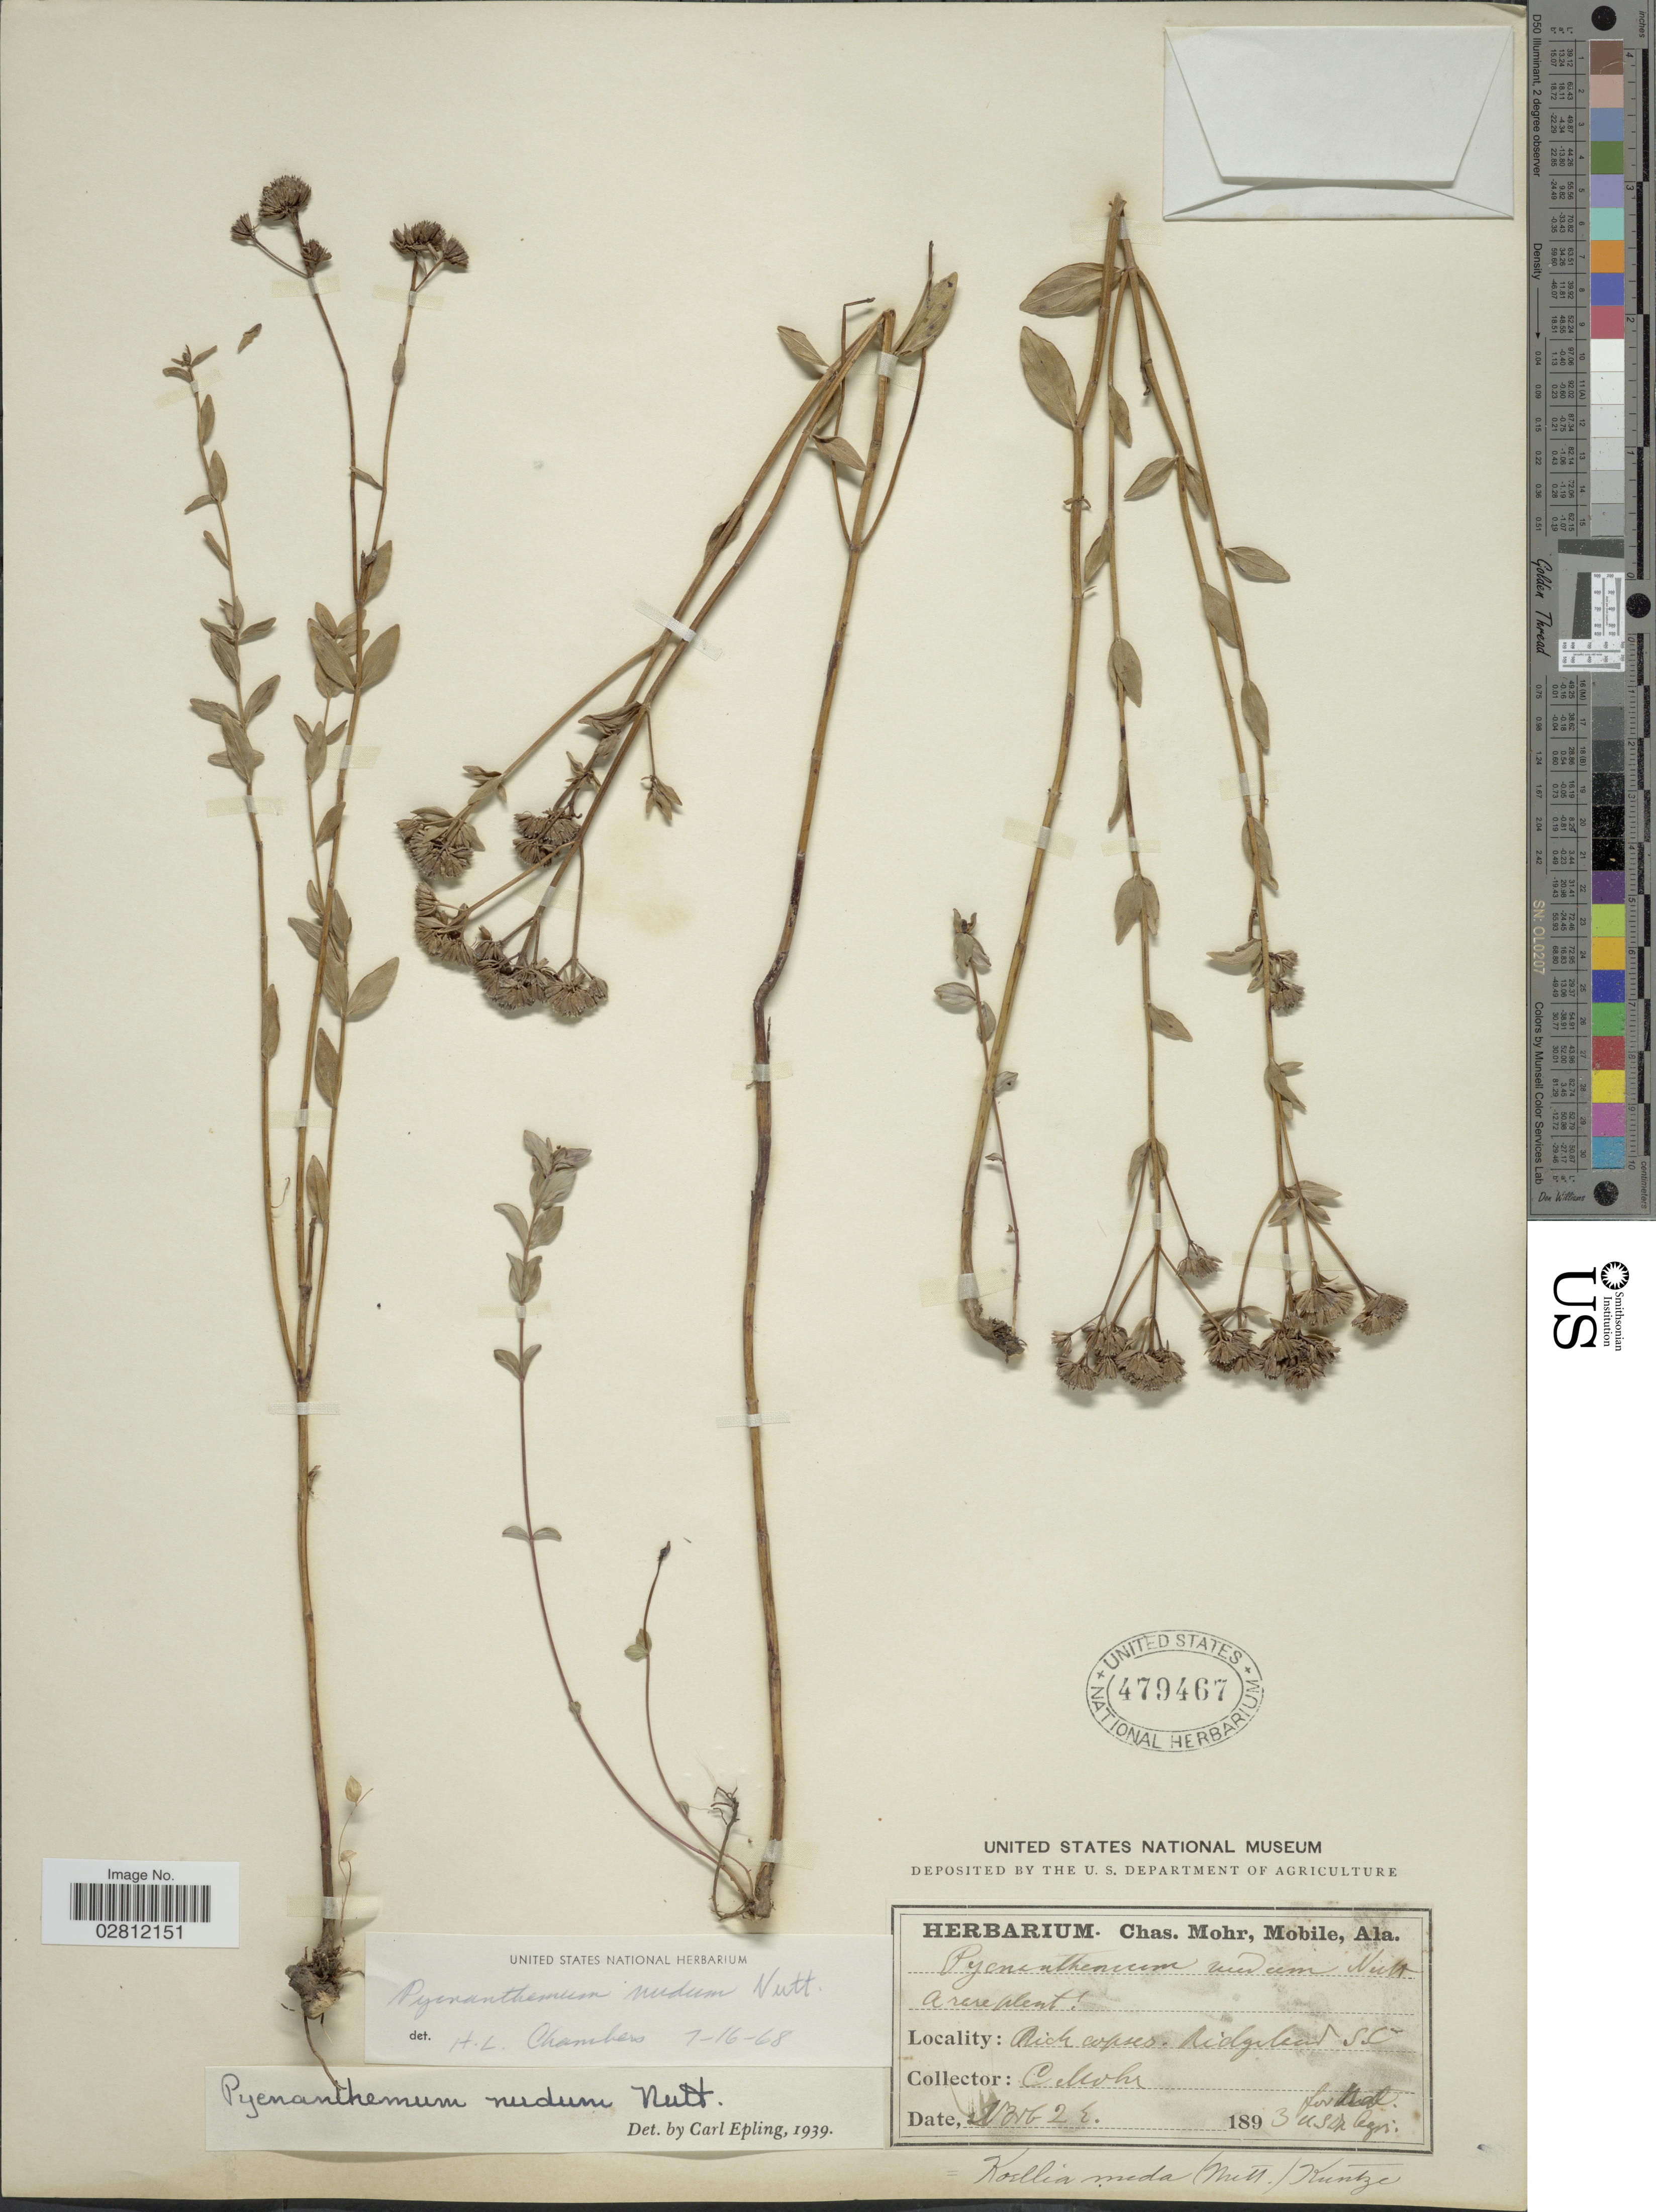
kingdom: Plantae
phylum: Tracheophyta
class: Magnoliopsida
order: Lamiales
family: Lamiaceae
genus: Pycnanthemum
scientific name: Pycnanthemum nudum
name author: Nutt.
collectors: Mohr, C. T. (herbarium)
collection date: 1893-11-26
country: United States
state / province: South Carolina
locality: Ridgehead.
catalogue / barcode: US 479467